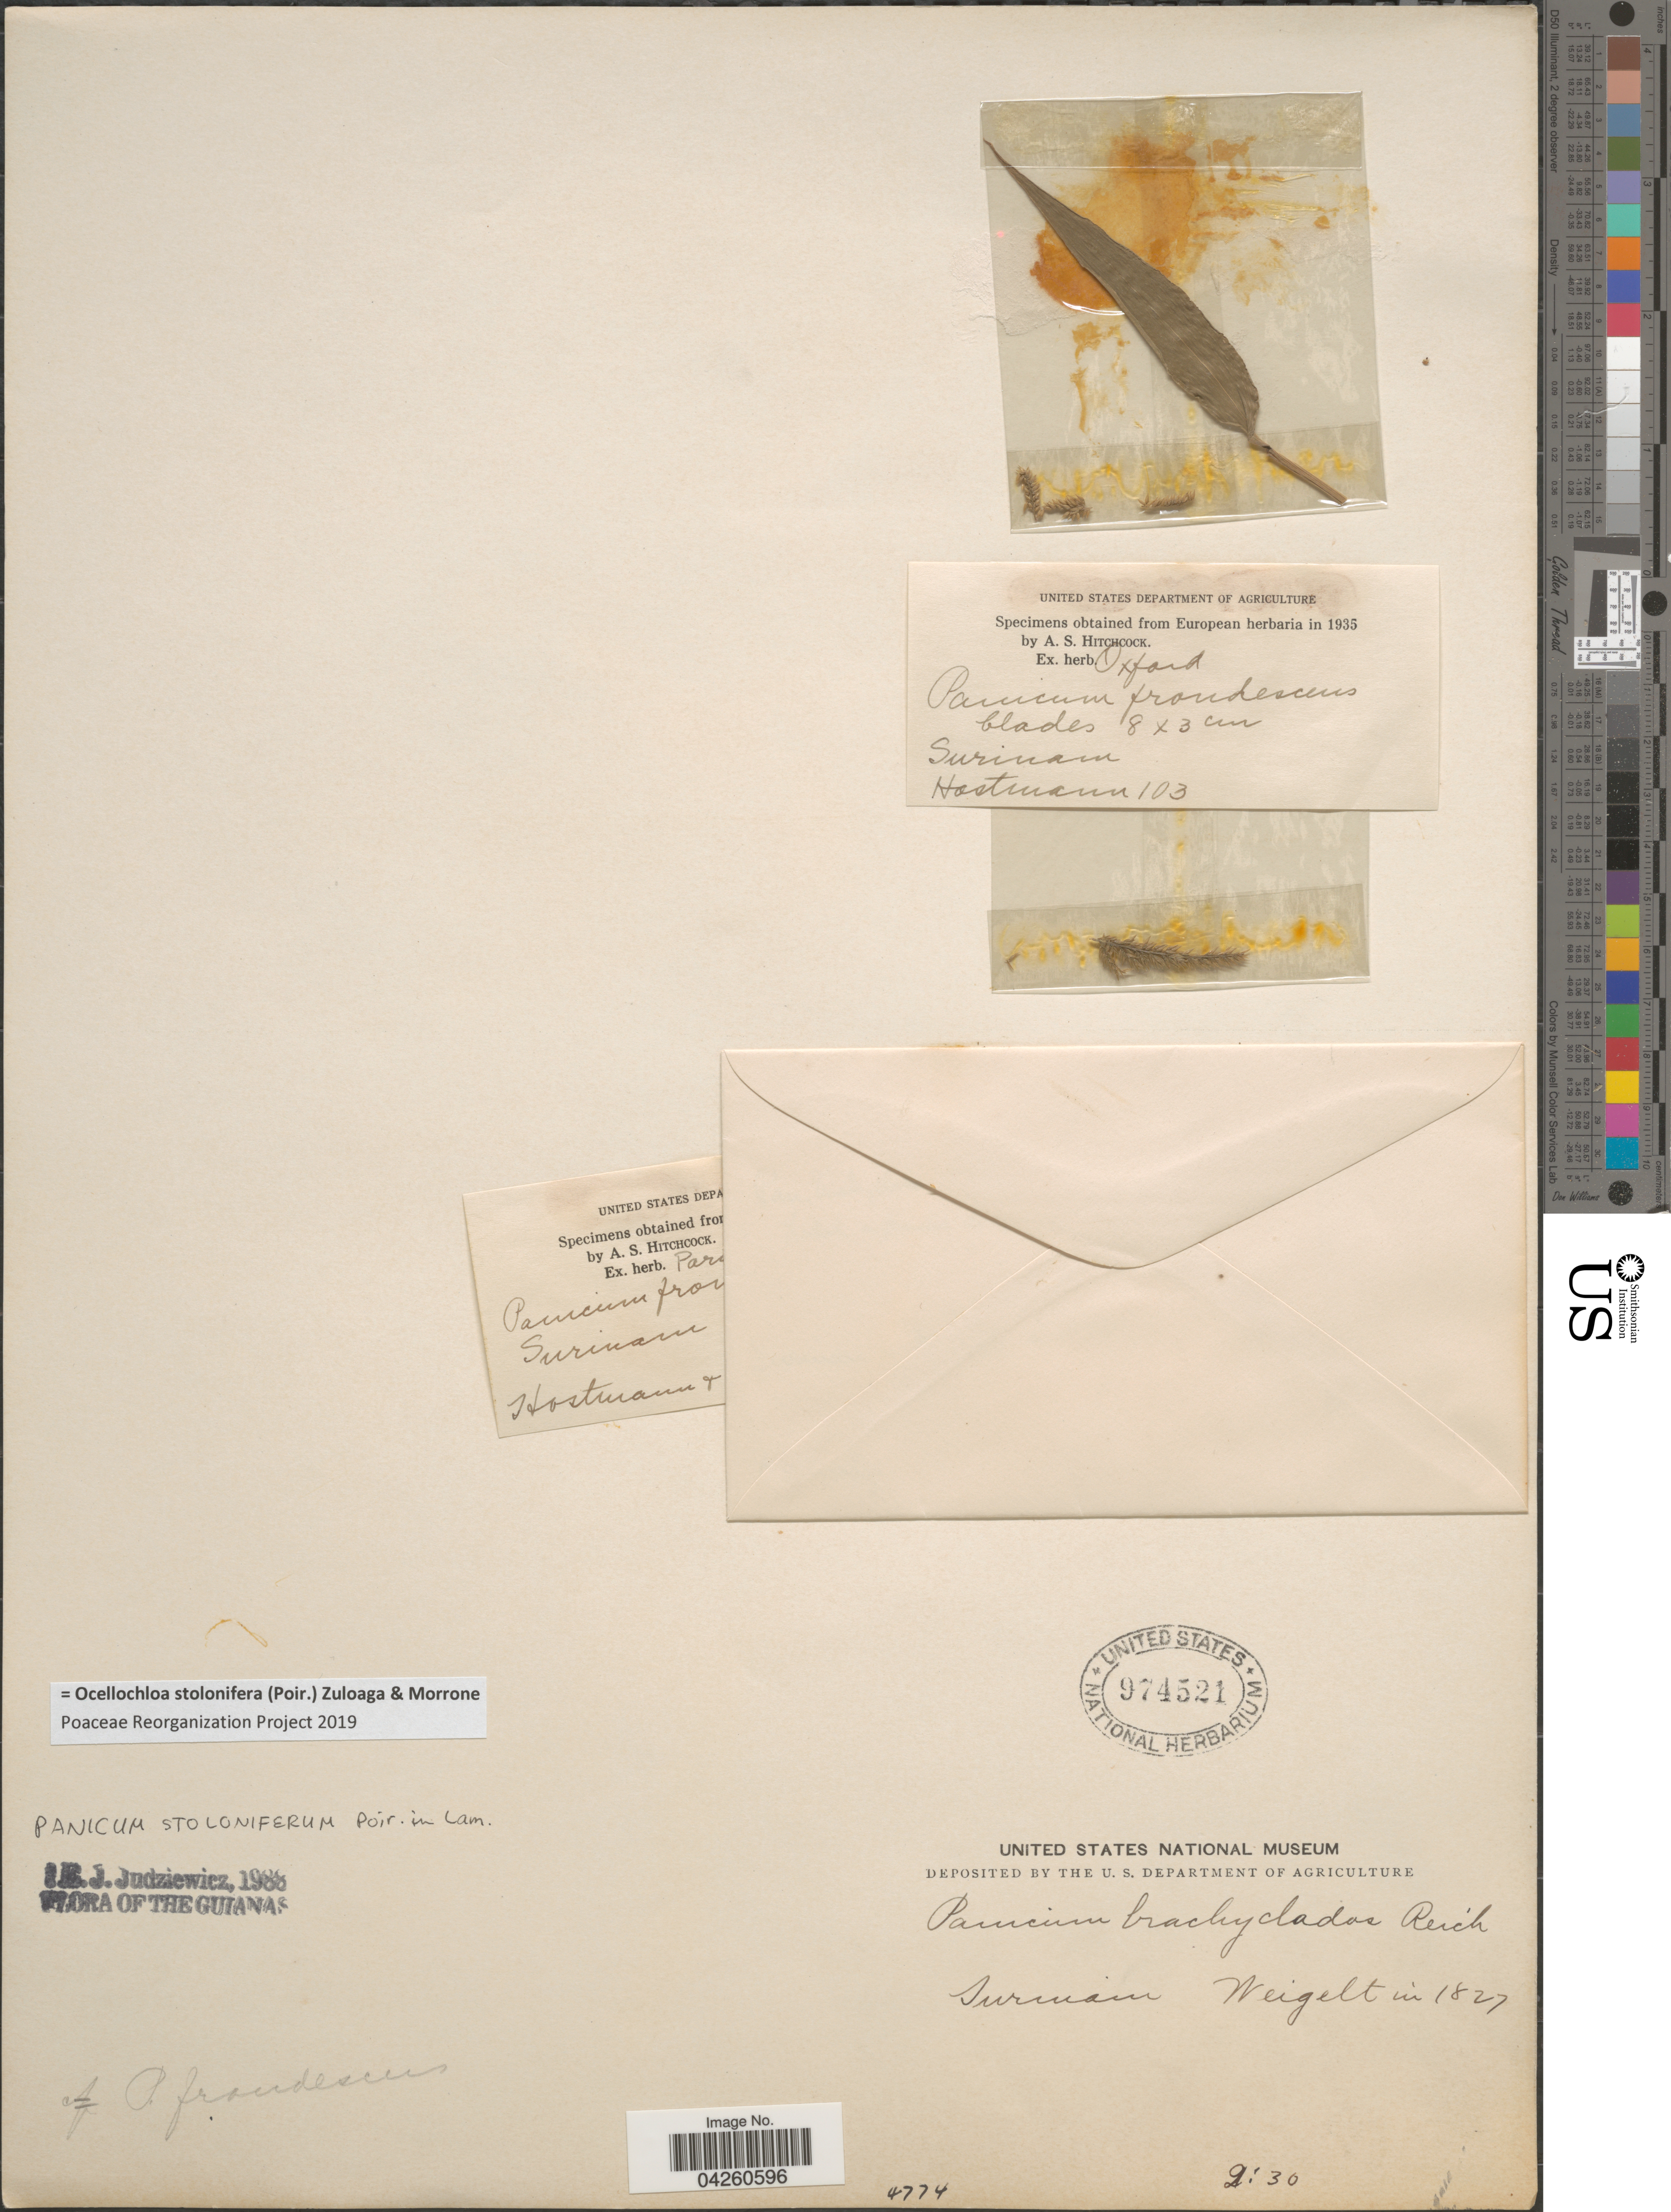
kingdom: Plantae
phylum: Tracheophyta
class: Liliopsida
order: Poales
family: Poaceae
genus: Ocellochloa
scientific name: Ocellochloa stolonifera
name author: (Poir.) Zuloaga & Morrone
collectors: Hostmann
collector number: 103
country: Suriname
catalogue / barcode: US 974521